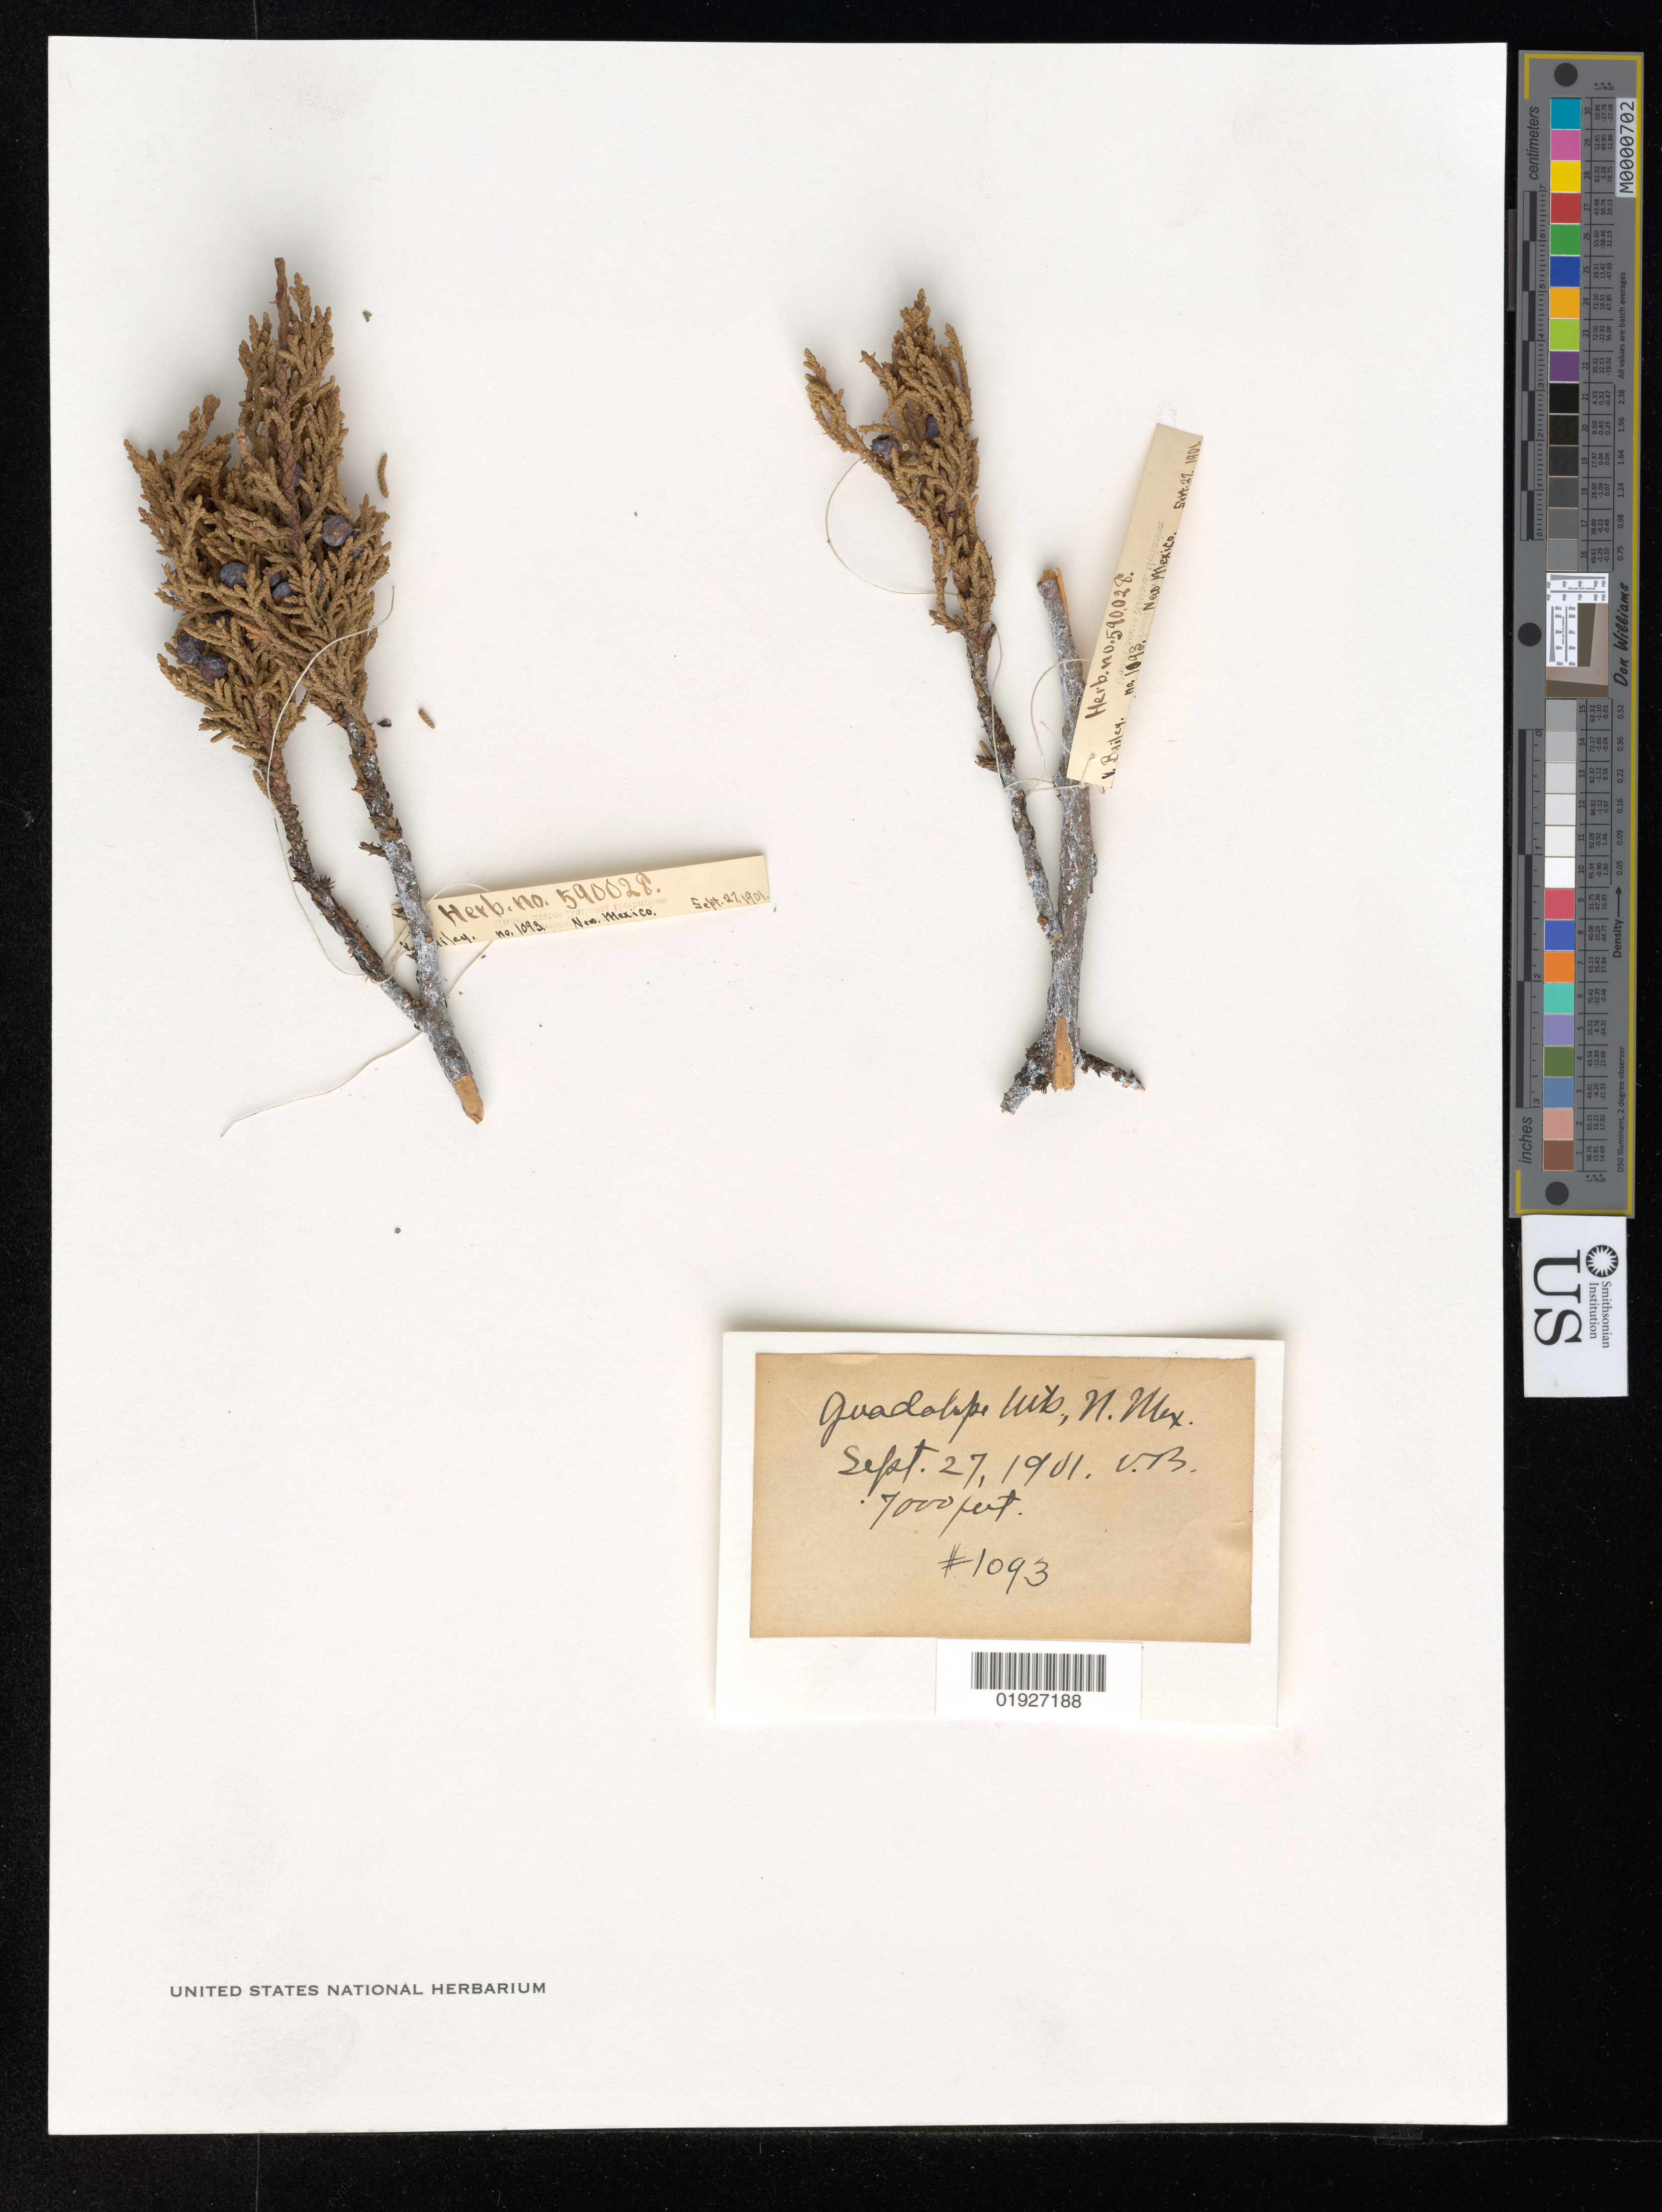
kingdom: Plantae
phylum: Tracheophyta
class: Pinopsida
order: Pinales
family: Cupressaceae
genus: Juniperus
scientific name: Juniperus communis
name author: L.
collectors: V. O. Bailey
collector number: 1093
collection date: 1901-09-27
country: United States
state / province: New Mexico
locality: Guadalupe Mts.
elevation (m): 2134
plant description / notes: Herb. no. 590028; Identification is unclear.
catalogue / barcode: US 590028